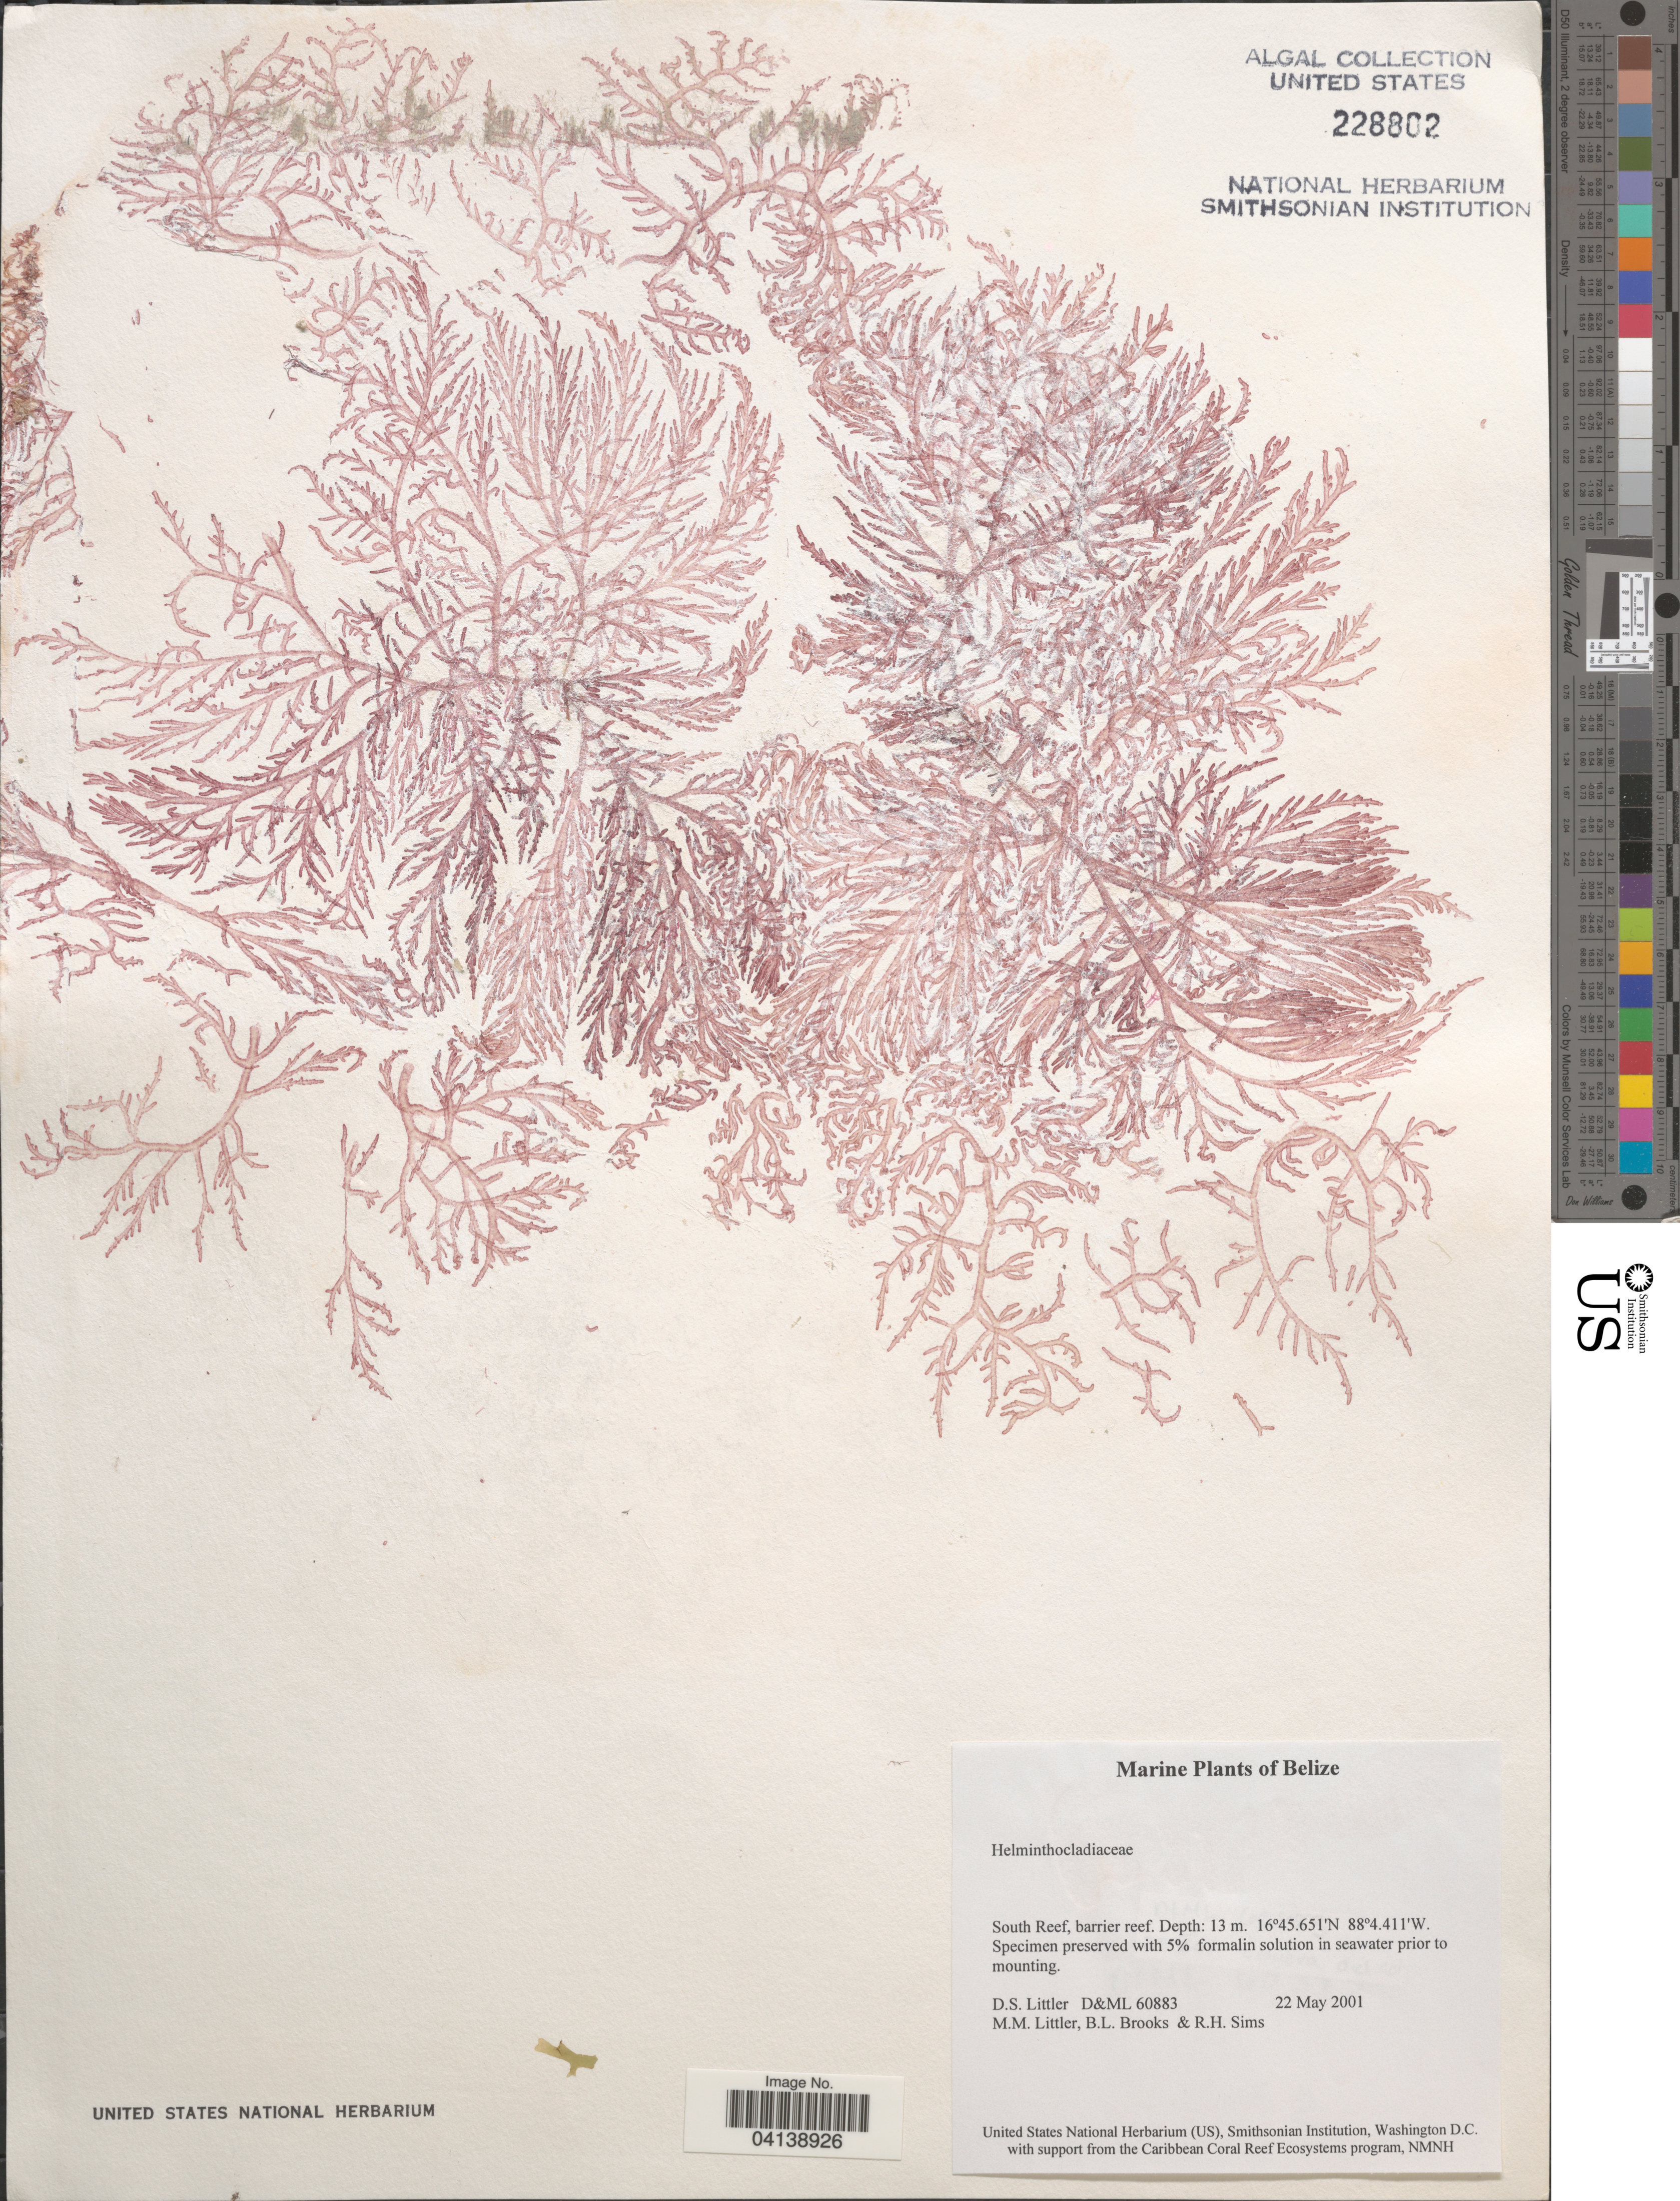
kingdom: Plantae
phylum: Rhodophyta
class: Florideophyceae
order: Nemaliales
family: Helminthocladiaceae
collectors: D. S. Littler, B. Brooks & R. H. Sims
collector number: D&ML 60883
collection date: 2001-05-22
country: Belize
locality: South Reef, barrier reef.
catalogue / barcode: US 228802